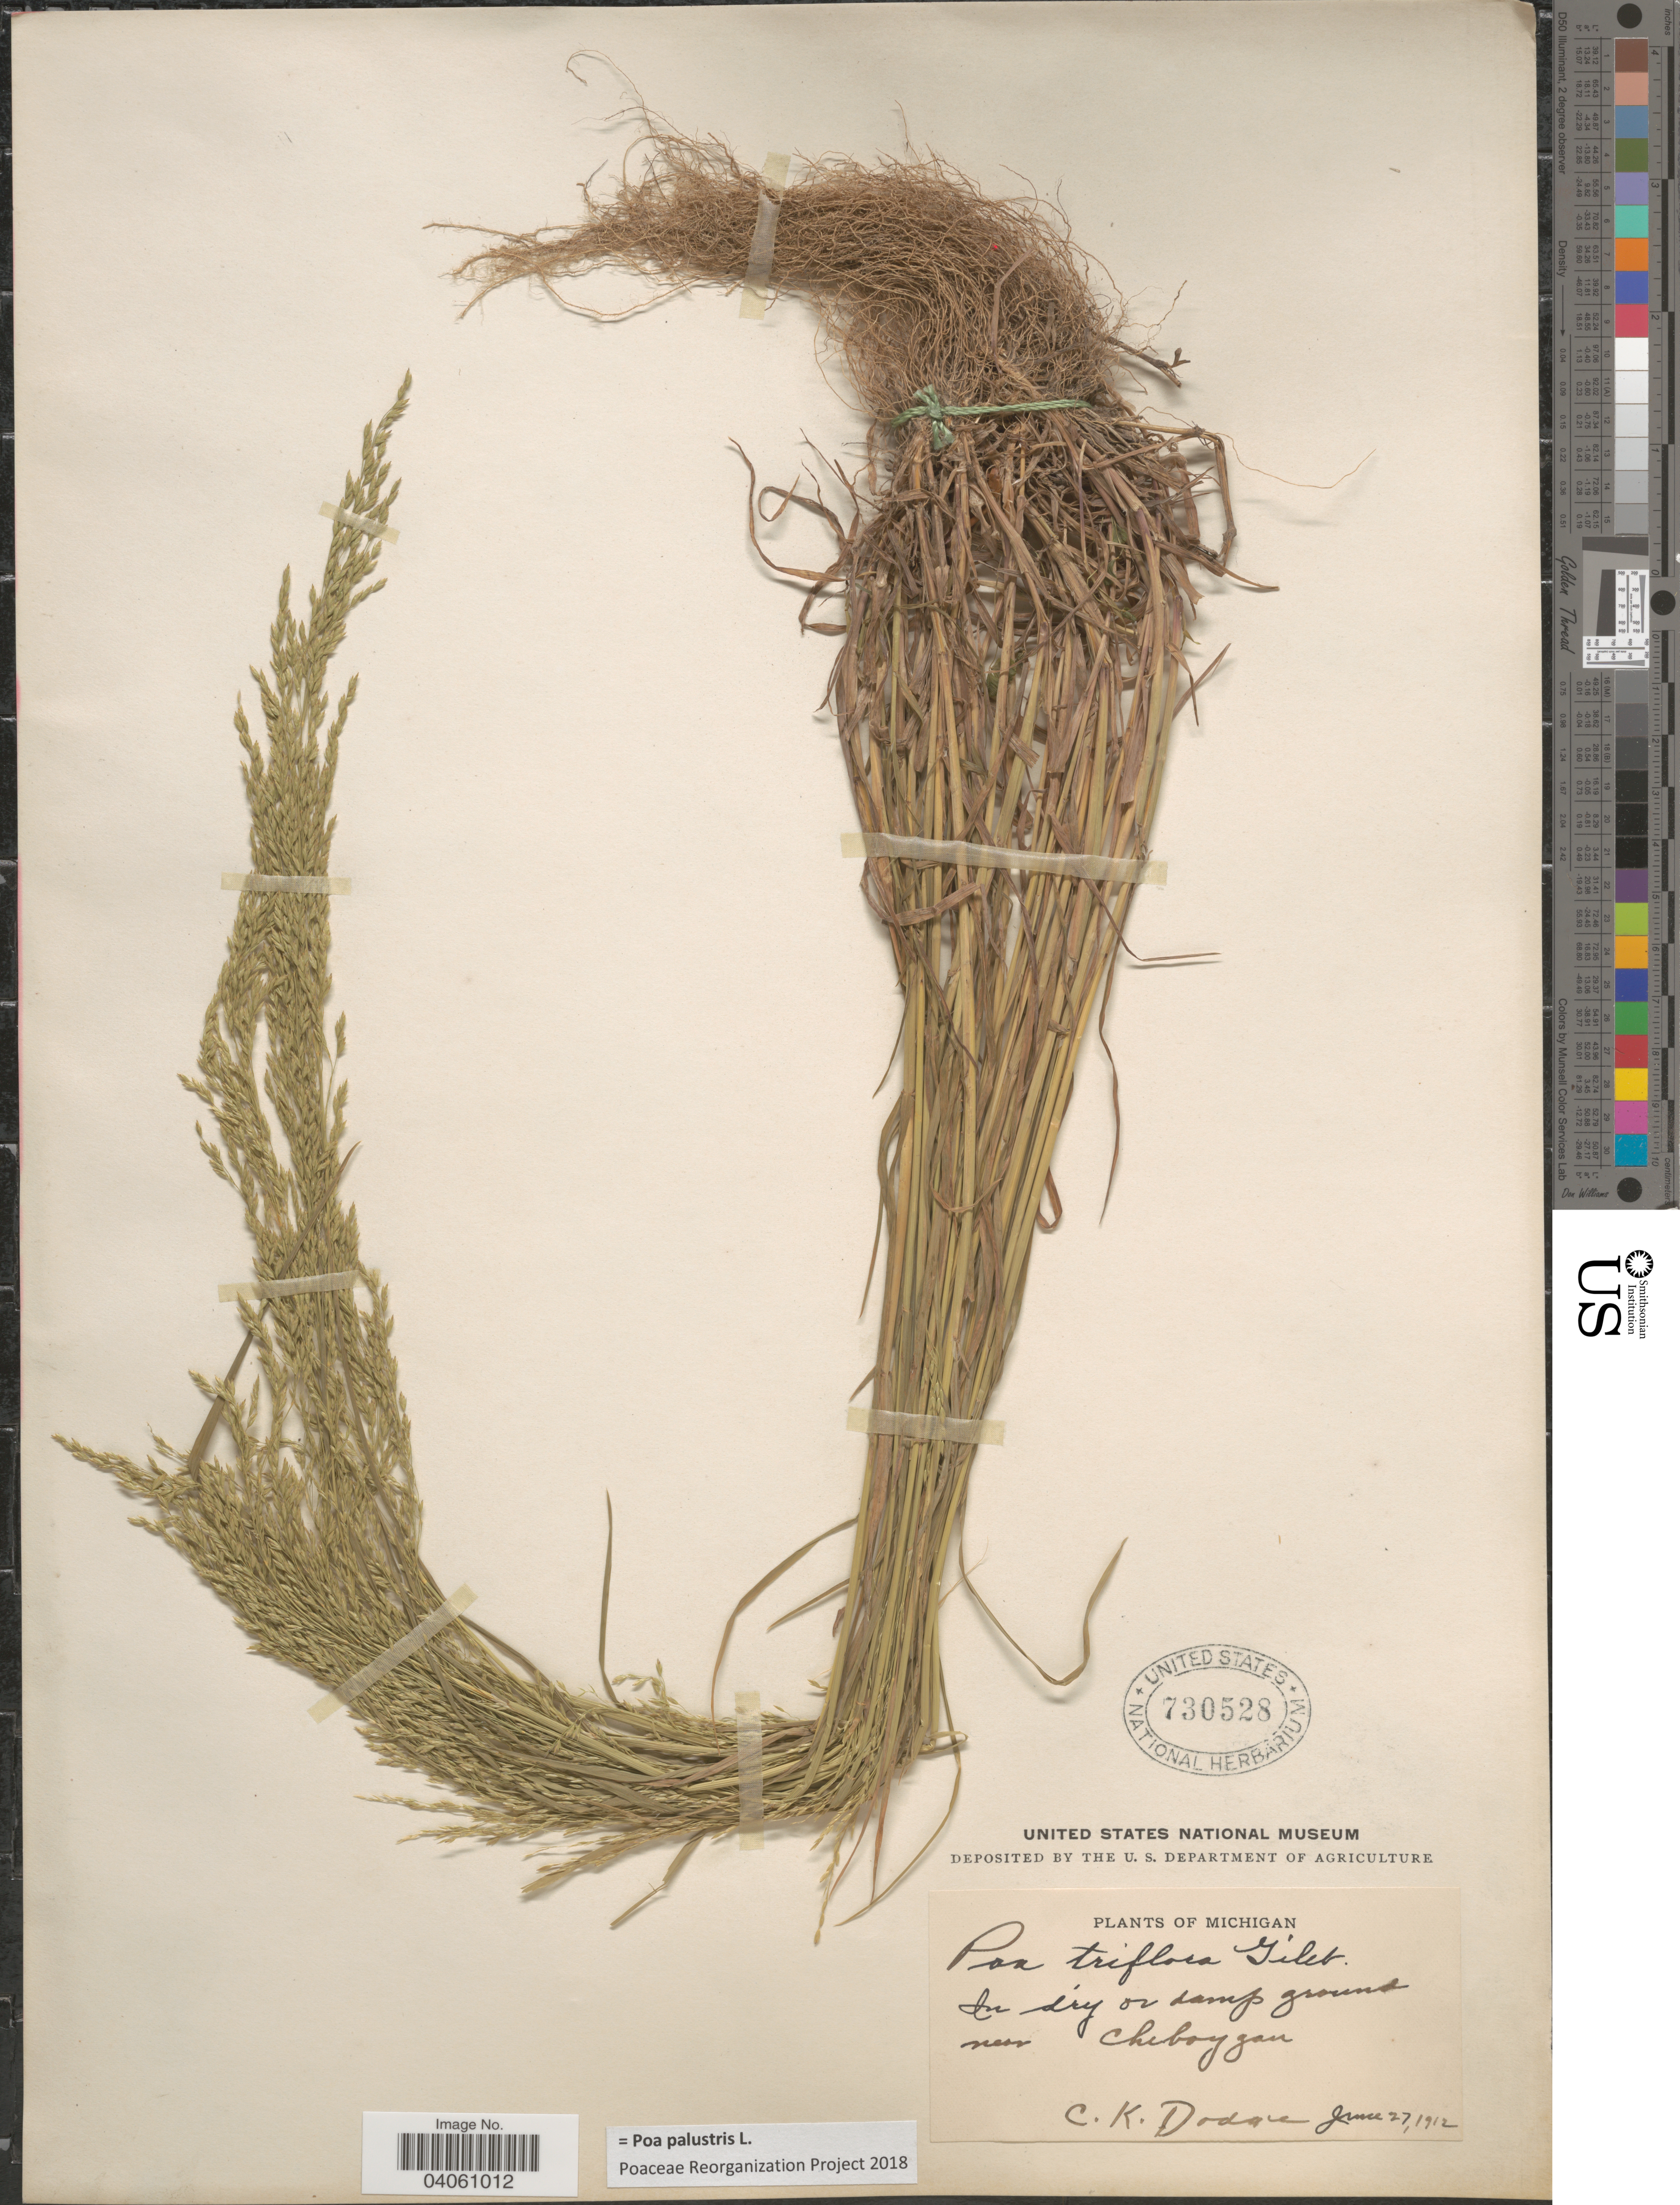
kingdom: Plantae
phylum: Tracheophyta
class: Liliopsida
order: Poales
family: Poaceae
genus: Poa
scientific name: Poa palustris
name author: L.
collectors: C. Dodge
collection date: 1912-06-27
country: United States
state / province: Michigan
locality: Near Cheboygan.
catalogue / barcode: US 730528